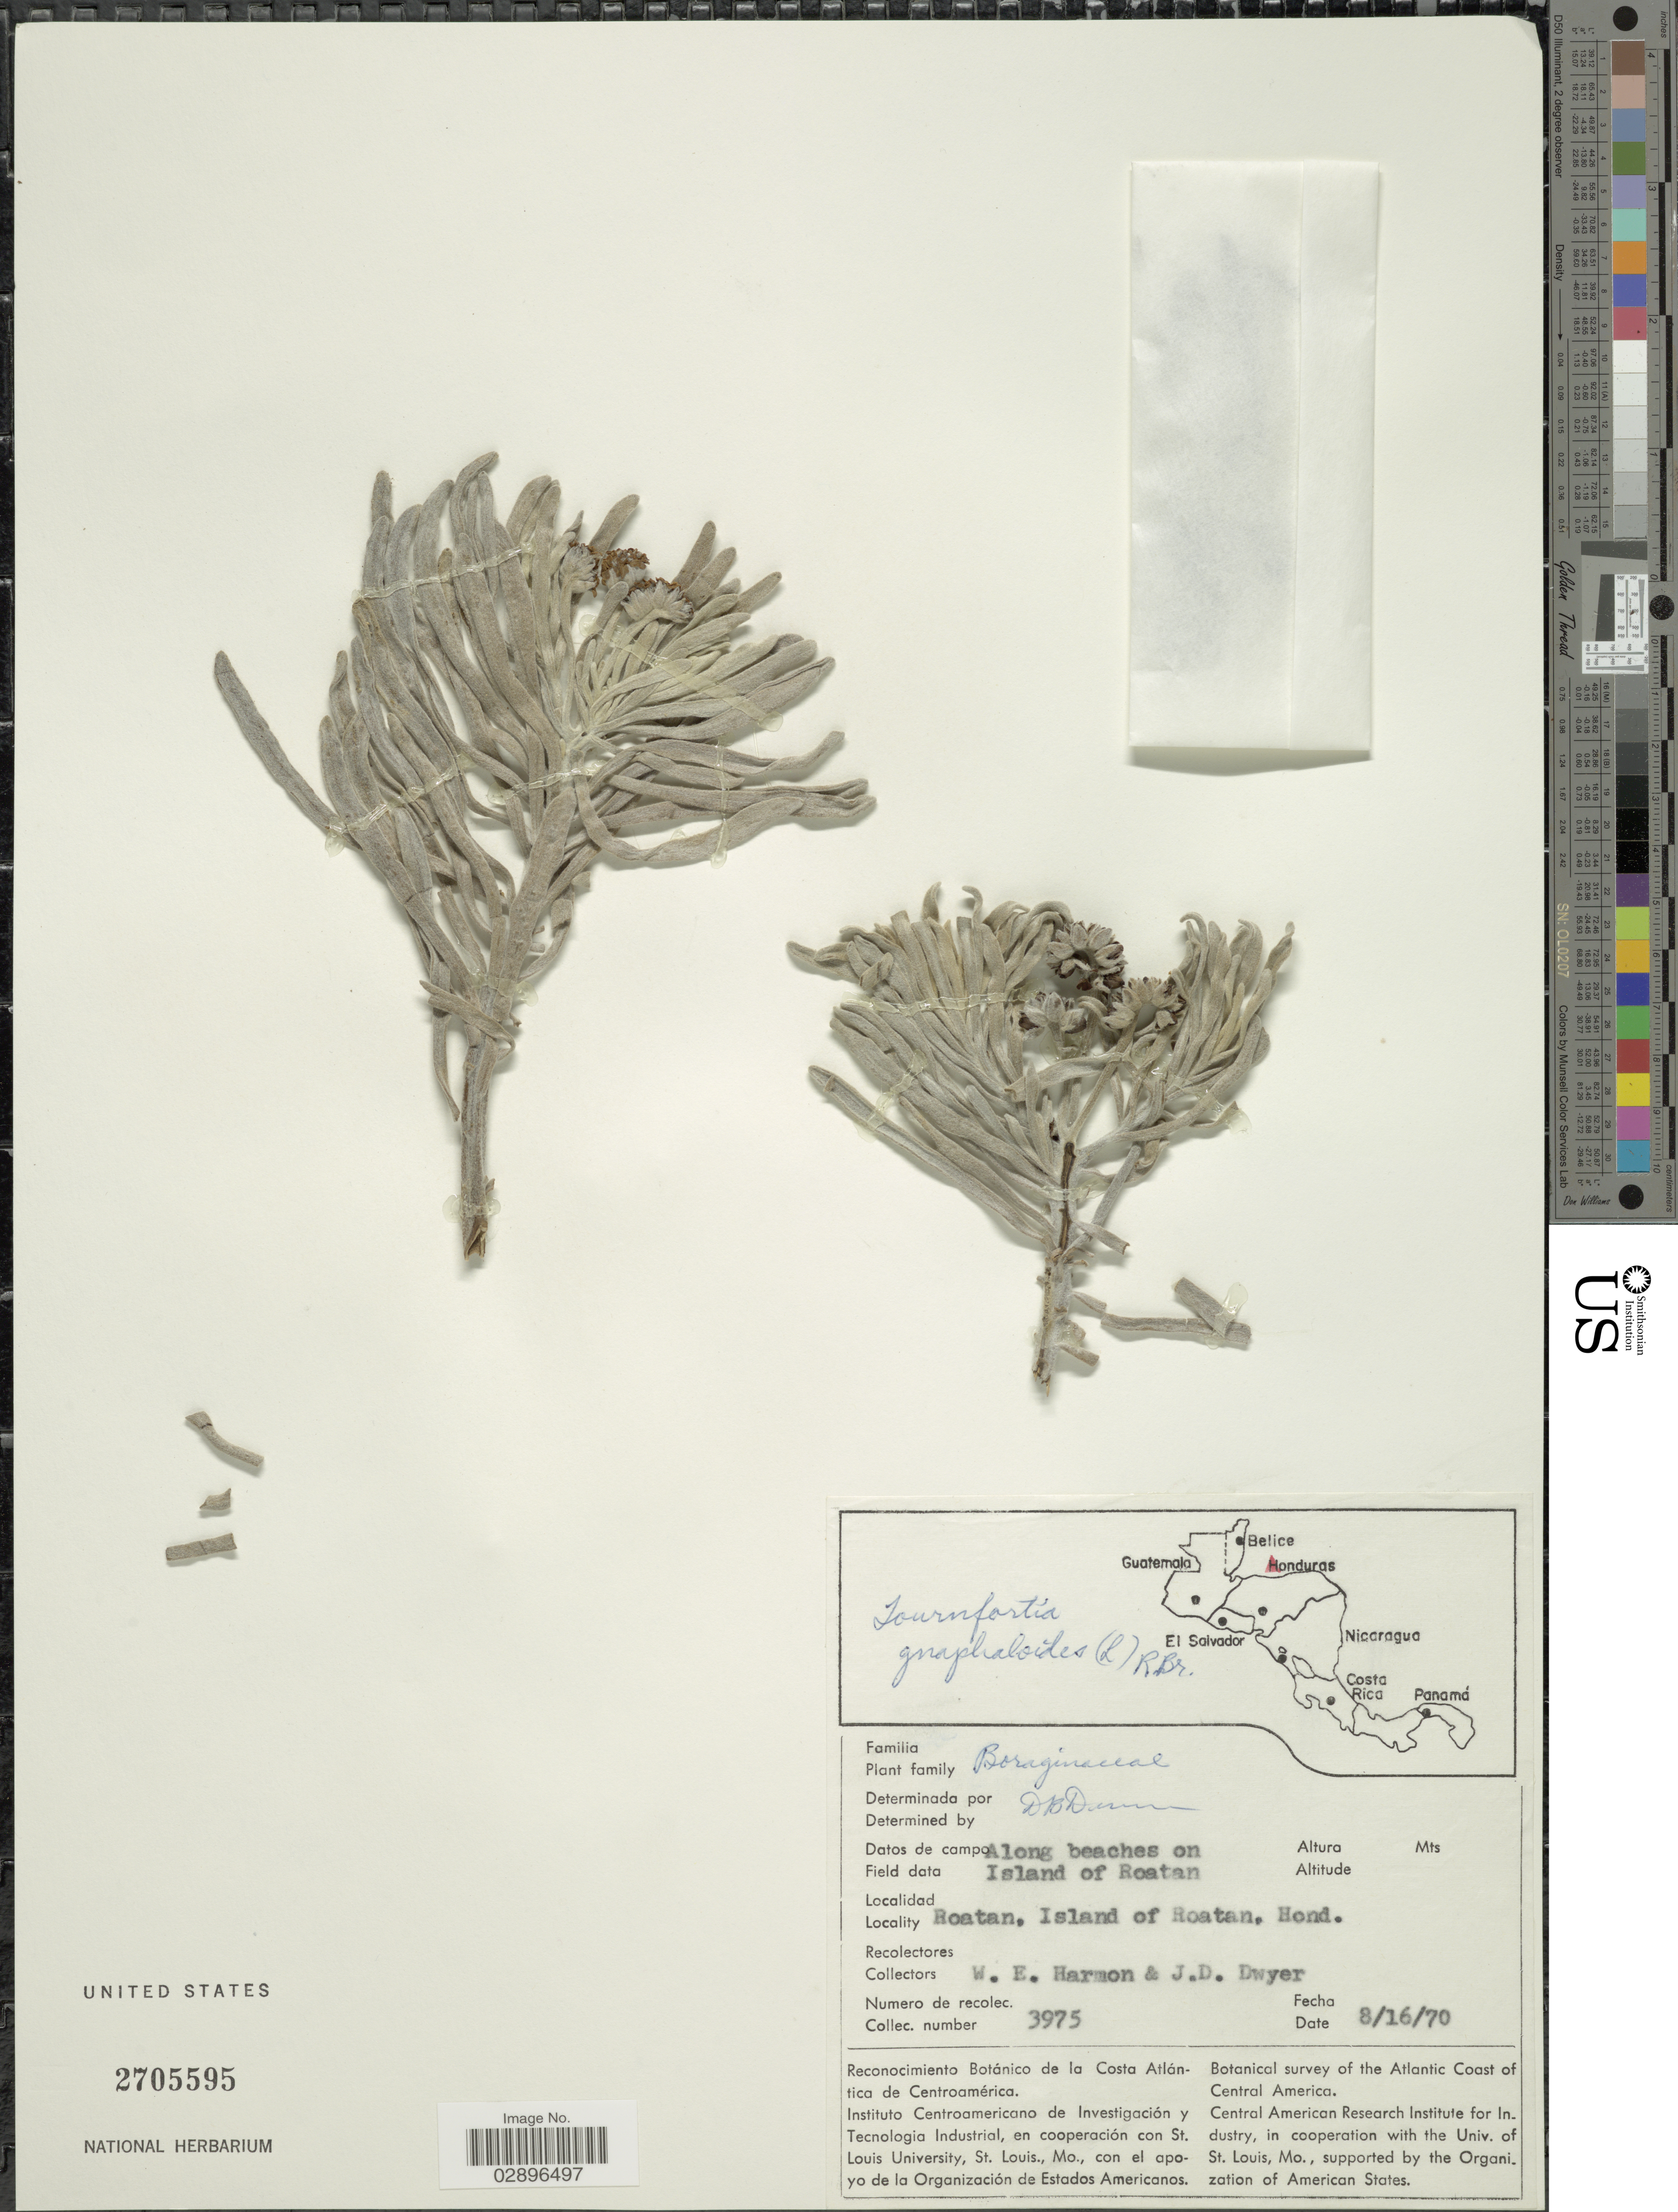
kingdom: Plantae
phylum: Tracheophyta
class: Magnoliopsida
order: Boraginales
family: Heliotropiaceae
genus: Tournefortia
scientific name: Tournefortia gnaphalodes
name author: (L.) R. Br.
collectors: W. E. Harmon & J. D. Dwyer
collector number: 3975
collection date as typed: Transcribed d/m/y: 16/8/70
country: Honduras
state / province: Islas de la Bahía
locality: Along beaches on Island of Roatan. Roatan, Island of Roatan, Hond.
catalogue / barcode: US 2705595